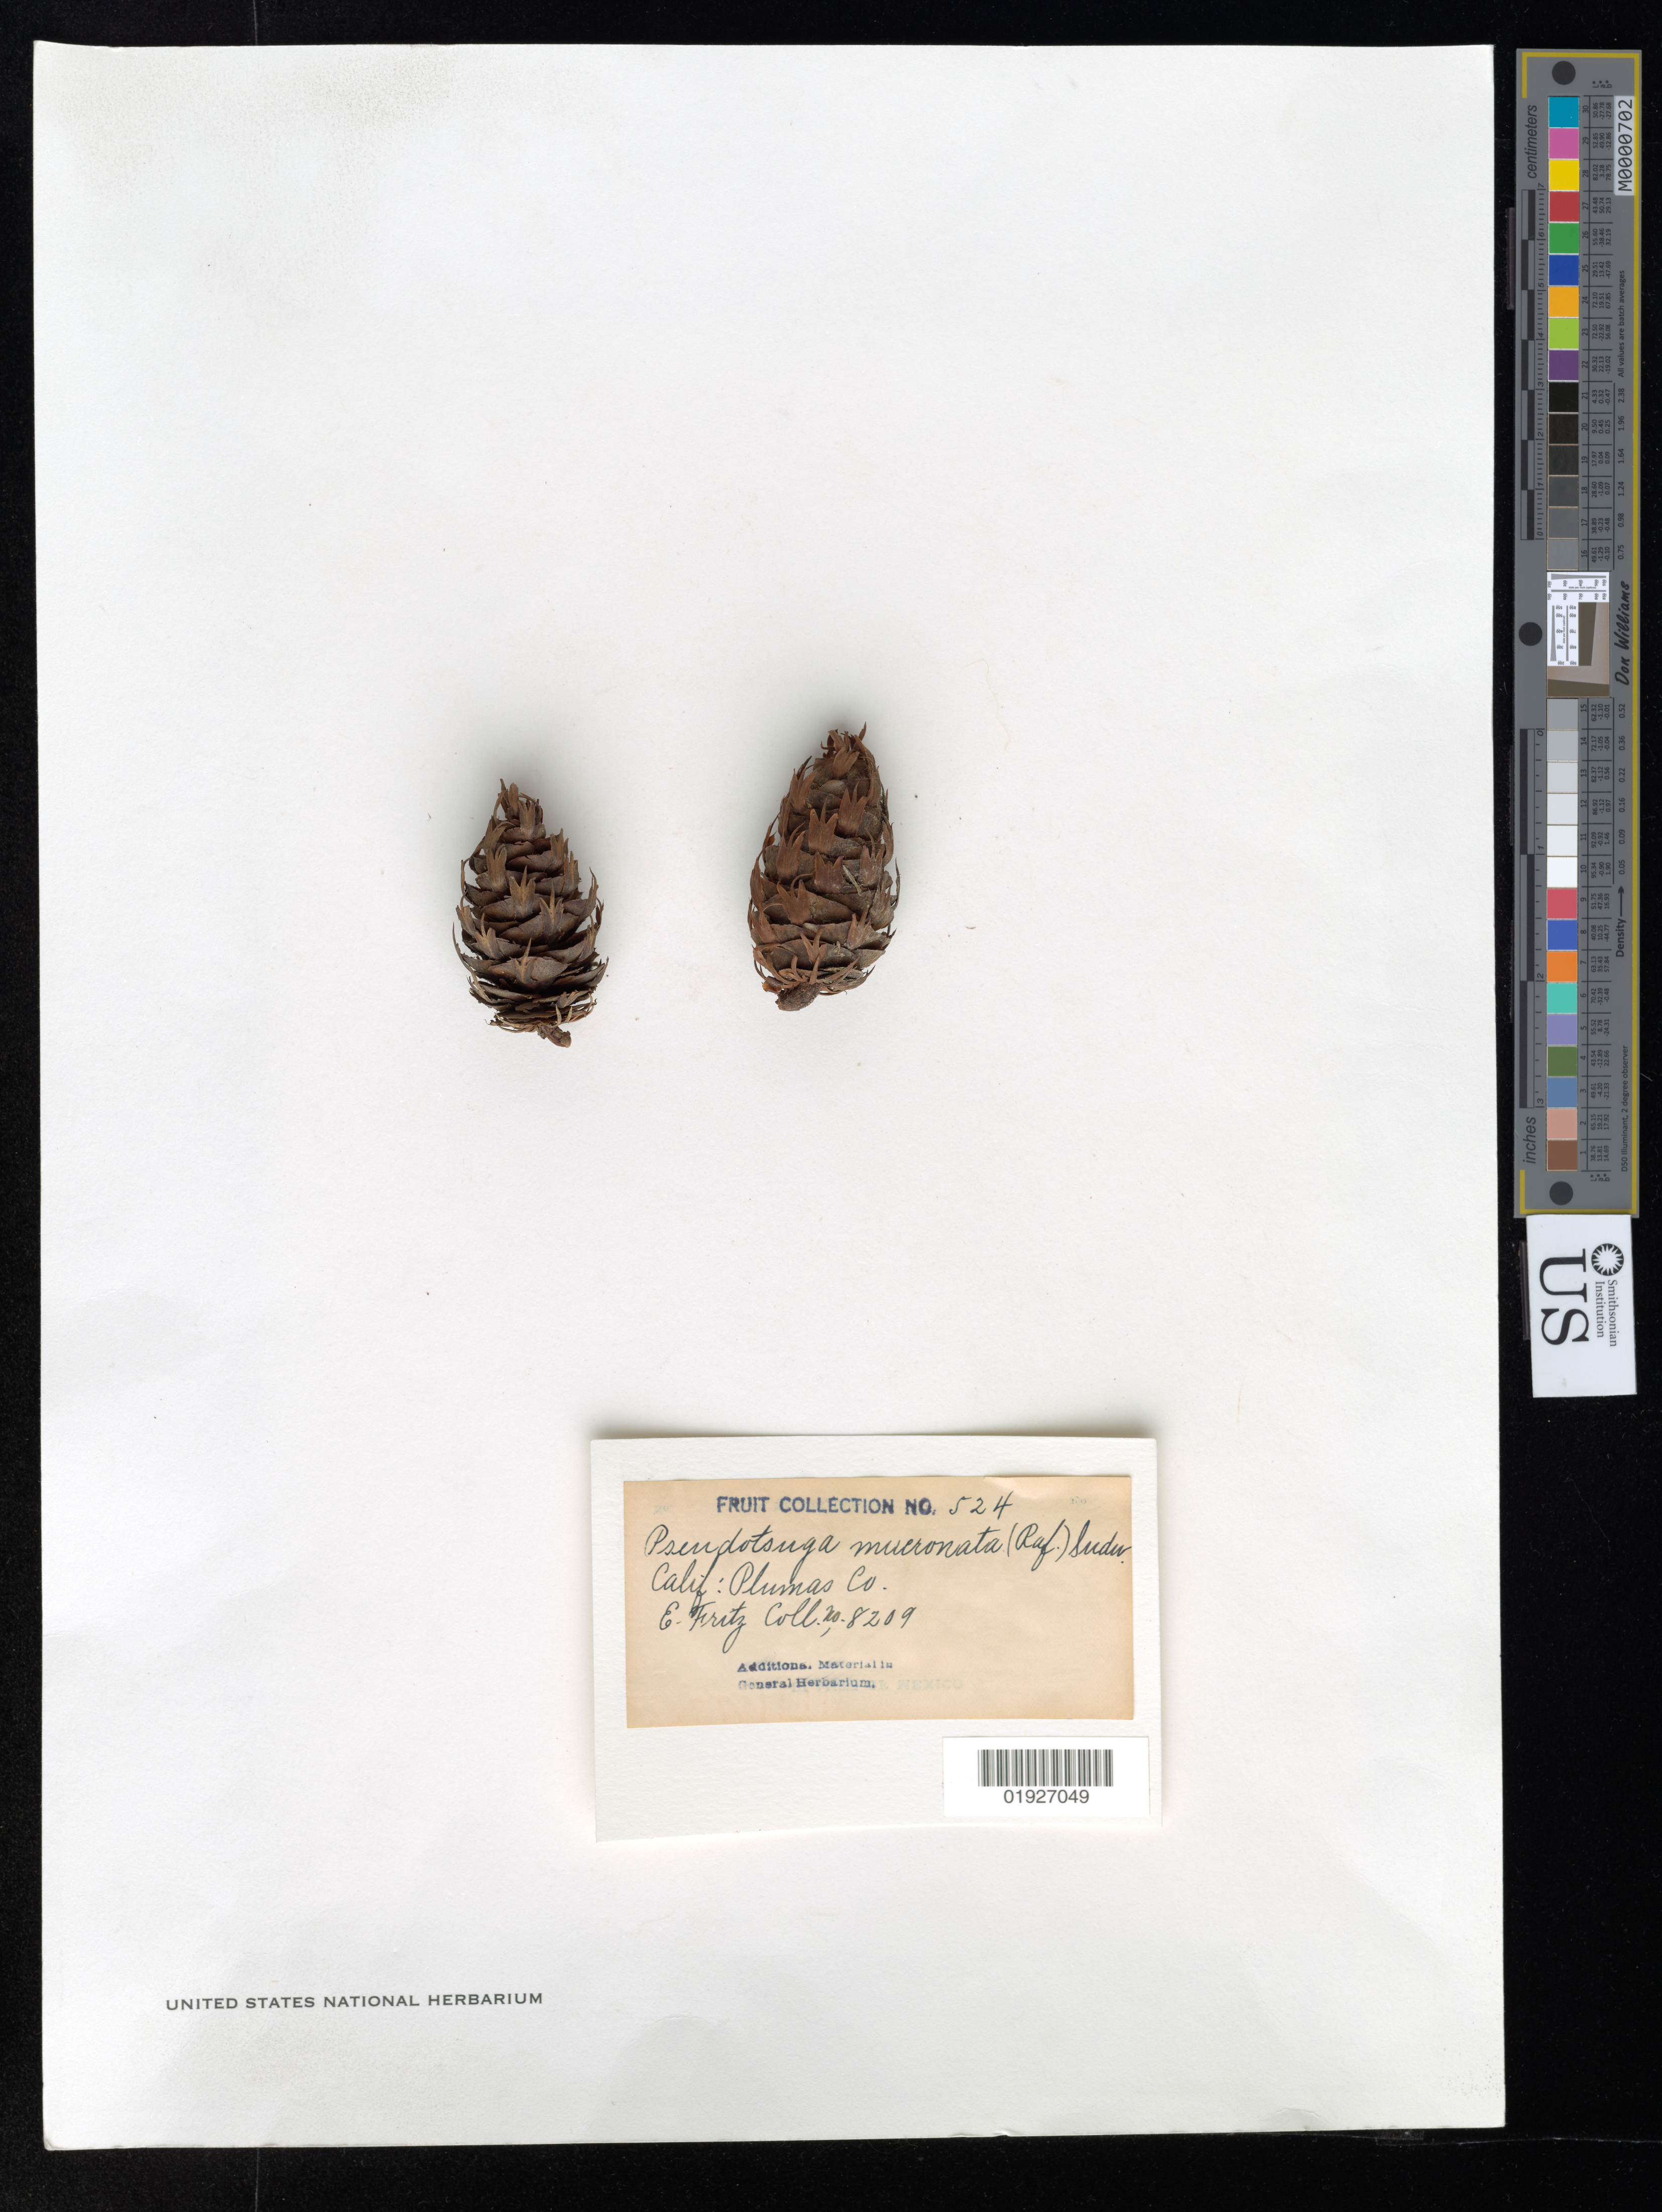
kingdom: Plantae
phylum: Tracheophyta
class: Pinopsida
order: Pinales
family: Pinaceae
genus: Pseudotsuga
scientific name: Pseudotsuga taxifolia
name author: (Lamb.) Britton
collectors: E. Fritz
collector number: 8209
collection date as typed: Transcribed d/m/y: 28/3/36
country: United States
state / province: California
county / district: Plumas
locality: Deep loamy bench, Plumas Co., Calif.